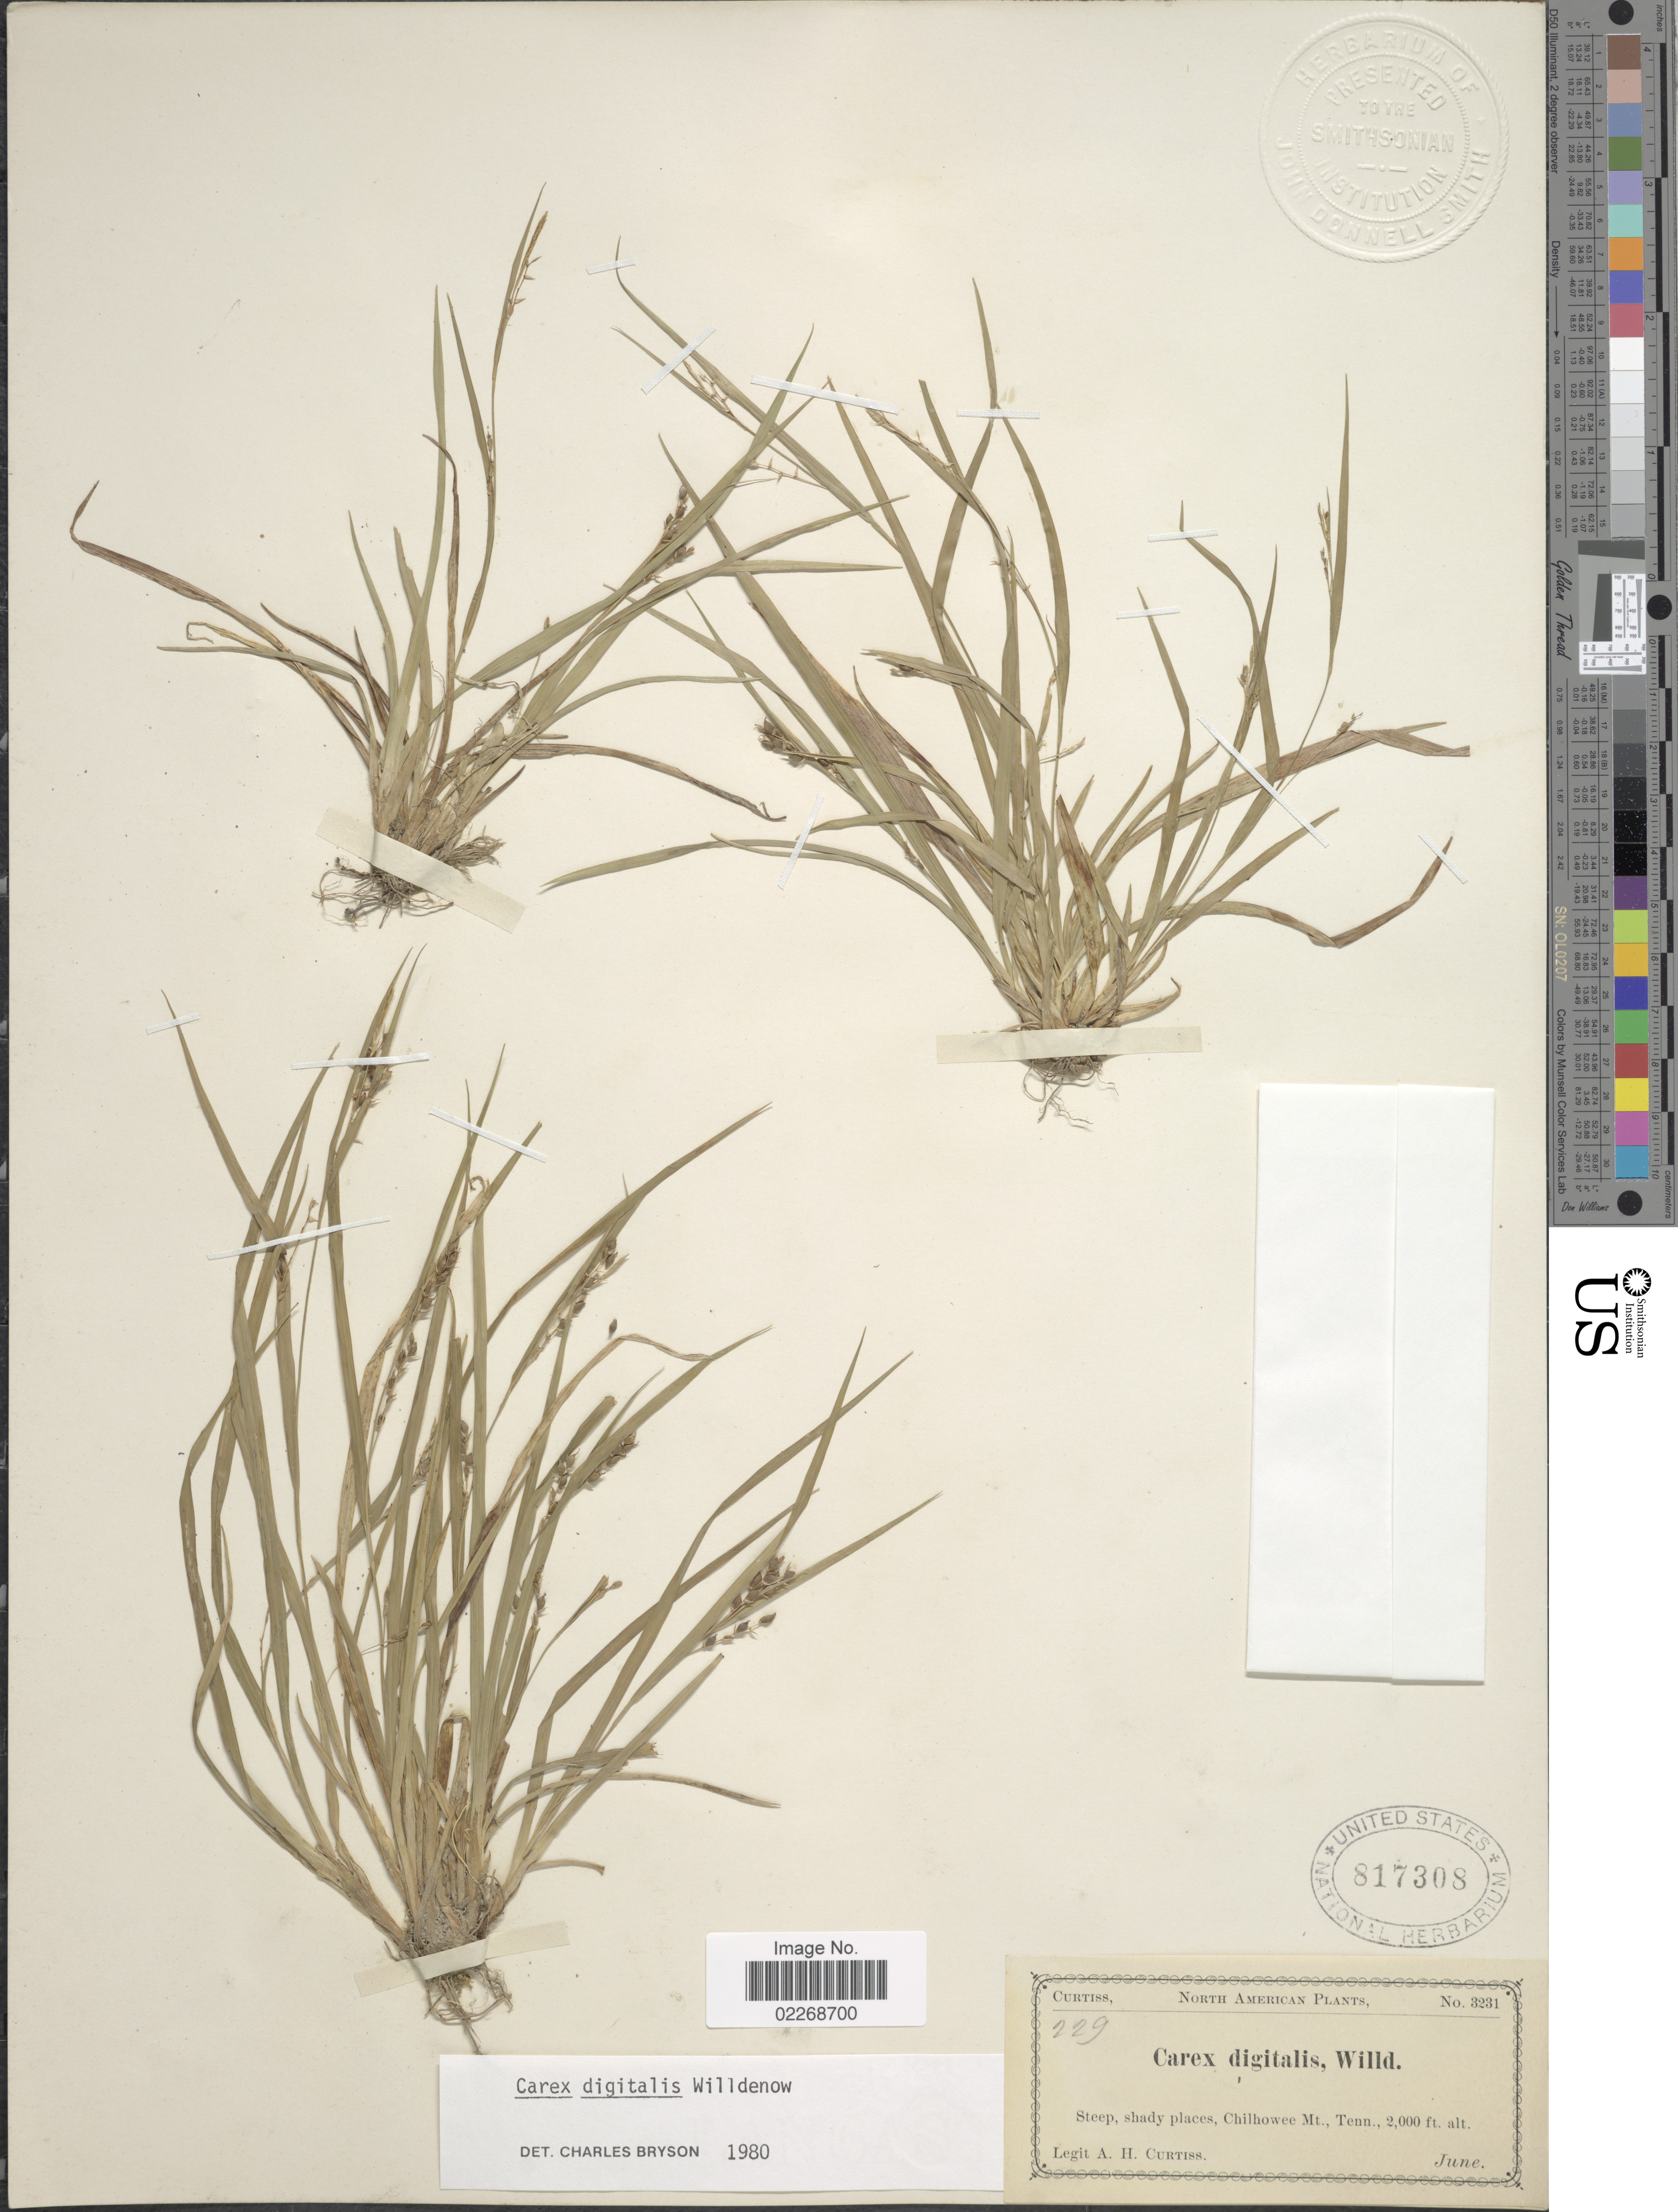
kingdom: Plantae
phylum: Tracheophyta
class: Liliopsida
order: Poales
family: Cyperaceae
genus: Carex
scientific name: Carex digitalis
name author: Willd.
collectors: A. H. Curtiss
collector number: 3231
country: United States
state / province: Tennessee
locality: Steep, shady places, Chilhowee Mt., Tenn.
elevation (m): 610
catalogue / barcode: US 817308